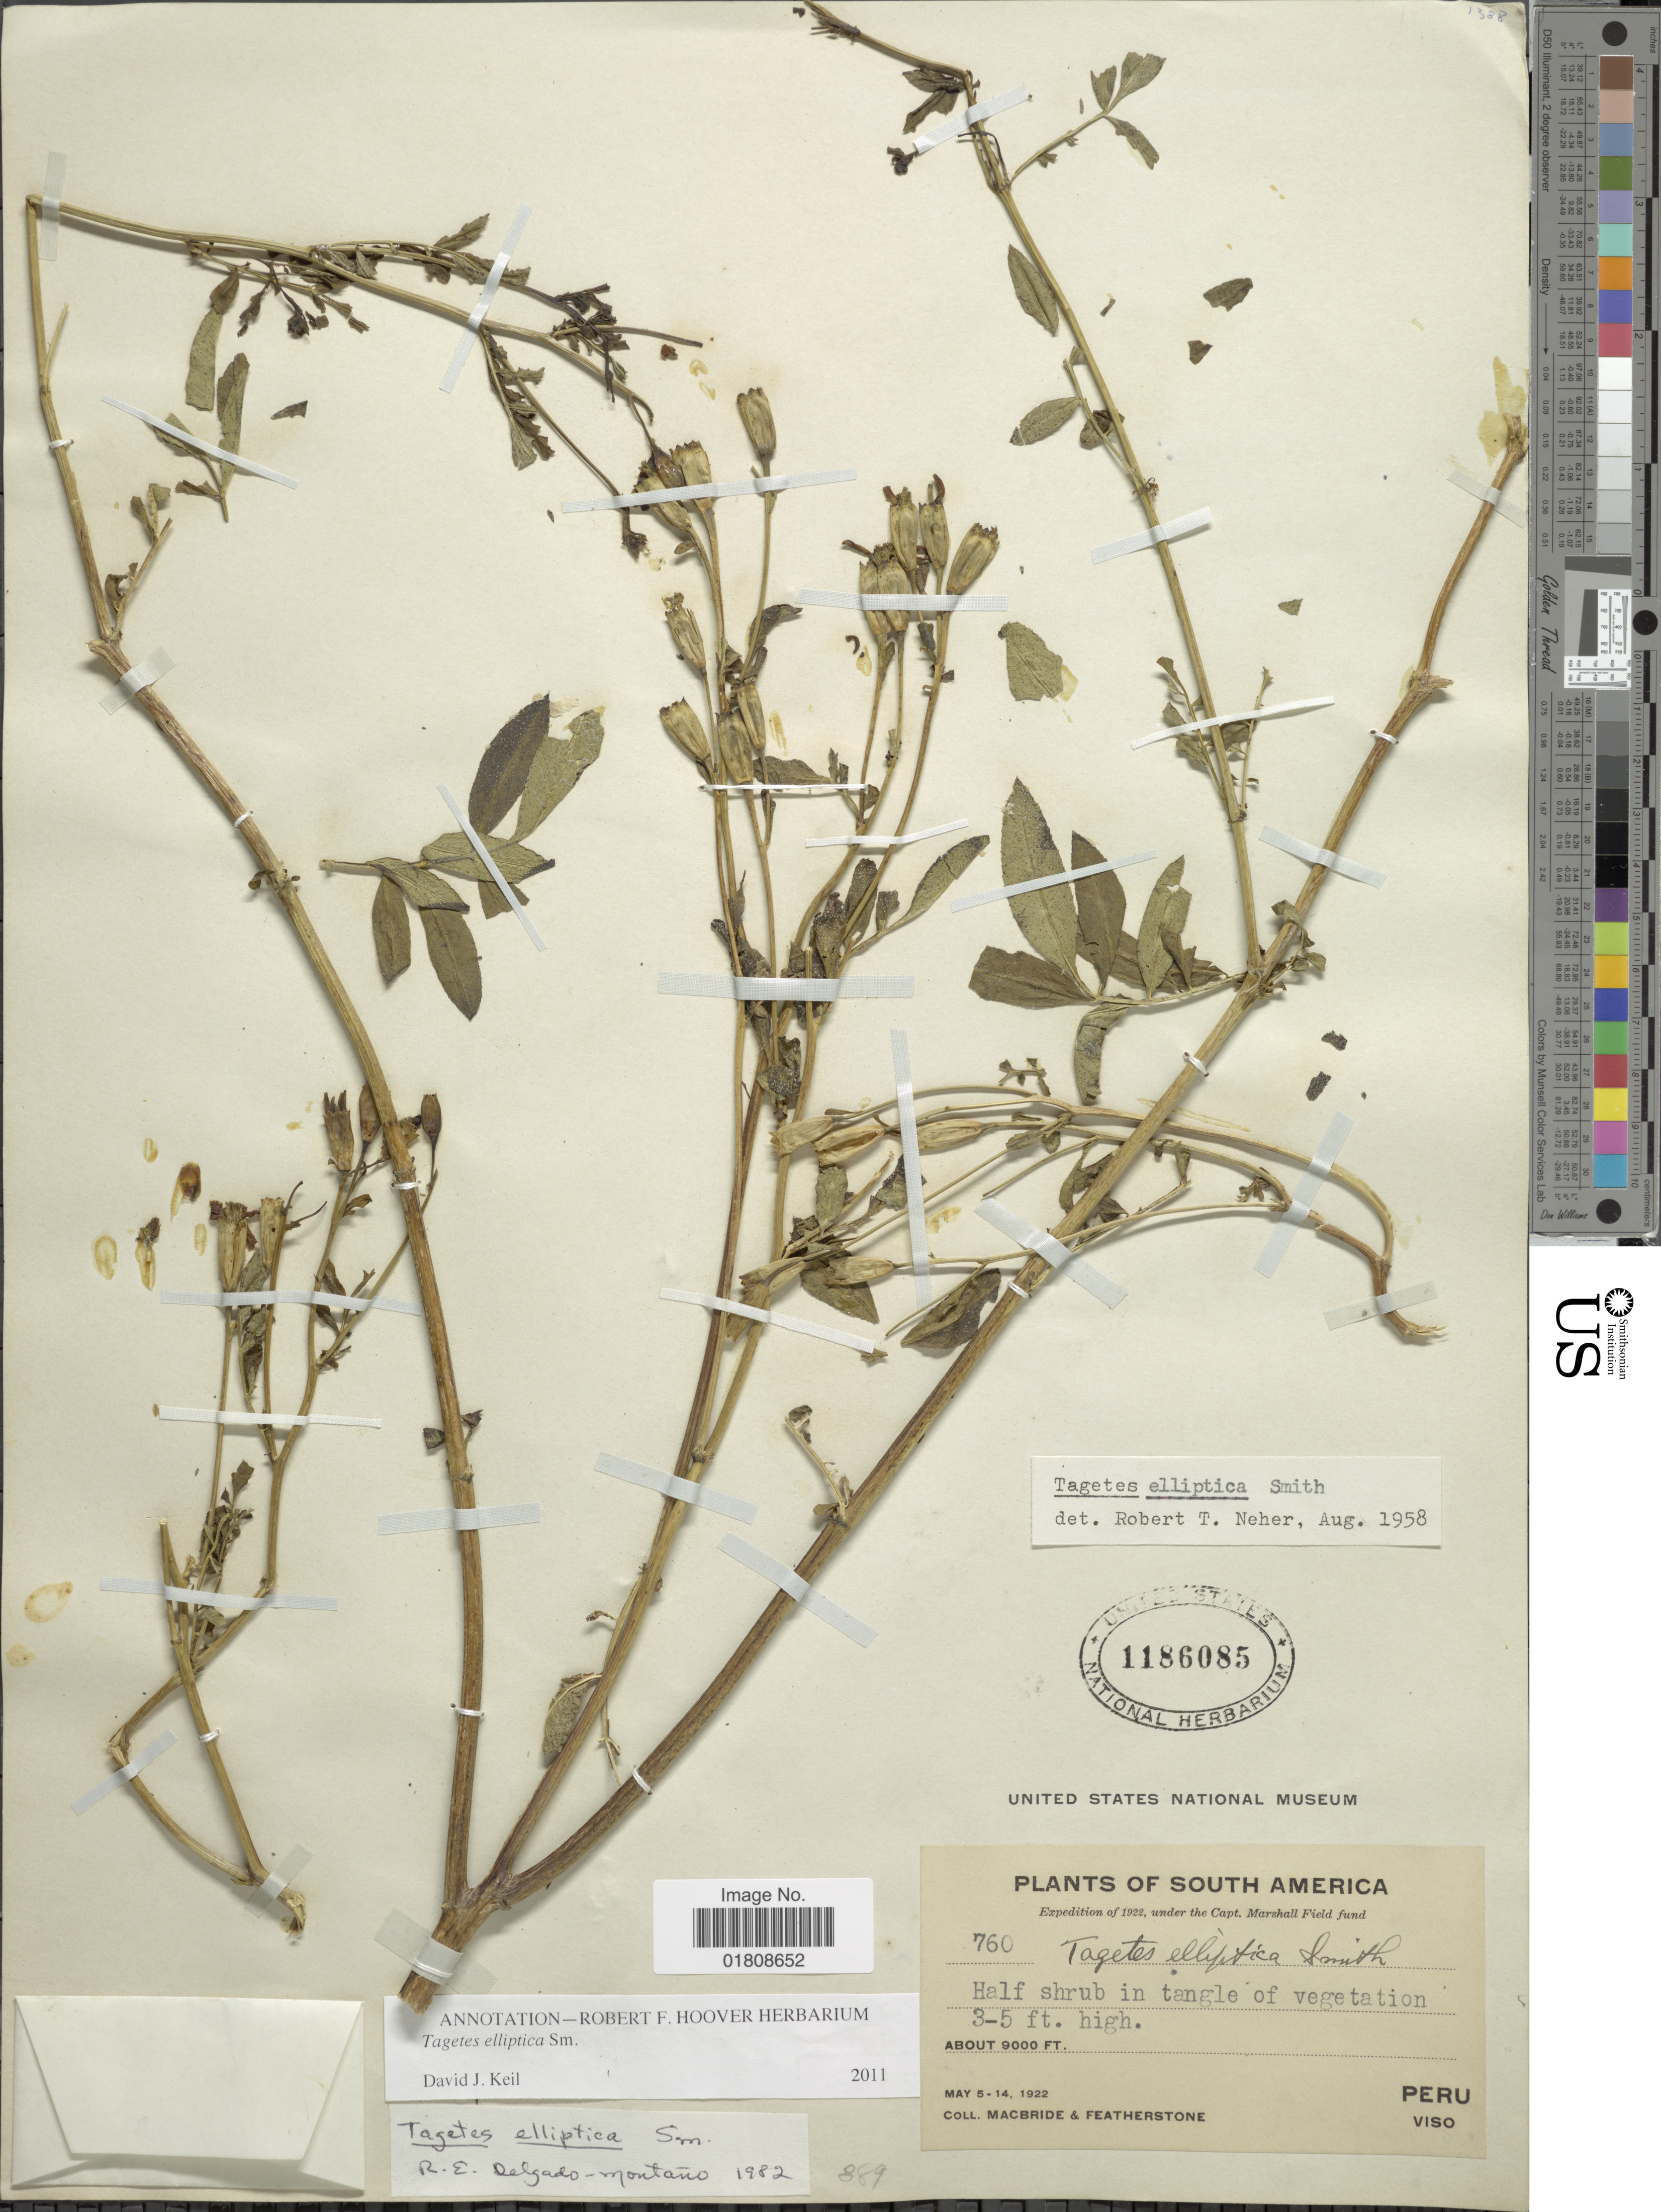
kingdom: Plantae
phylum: Tracheophyta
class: Magnoliopsida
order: Asterales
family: Asteraceae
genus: Tagetes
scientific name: Tagetes elliptica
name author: Sm. in Rees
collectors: Macbride, -- & -. Featherstone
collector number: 760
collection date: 1922-05-05/1922-05-14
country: Peru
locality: South America, Viso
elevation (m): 2743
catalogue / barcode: US 1186085